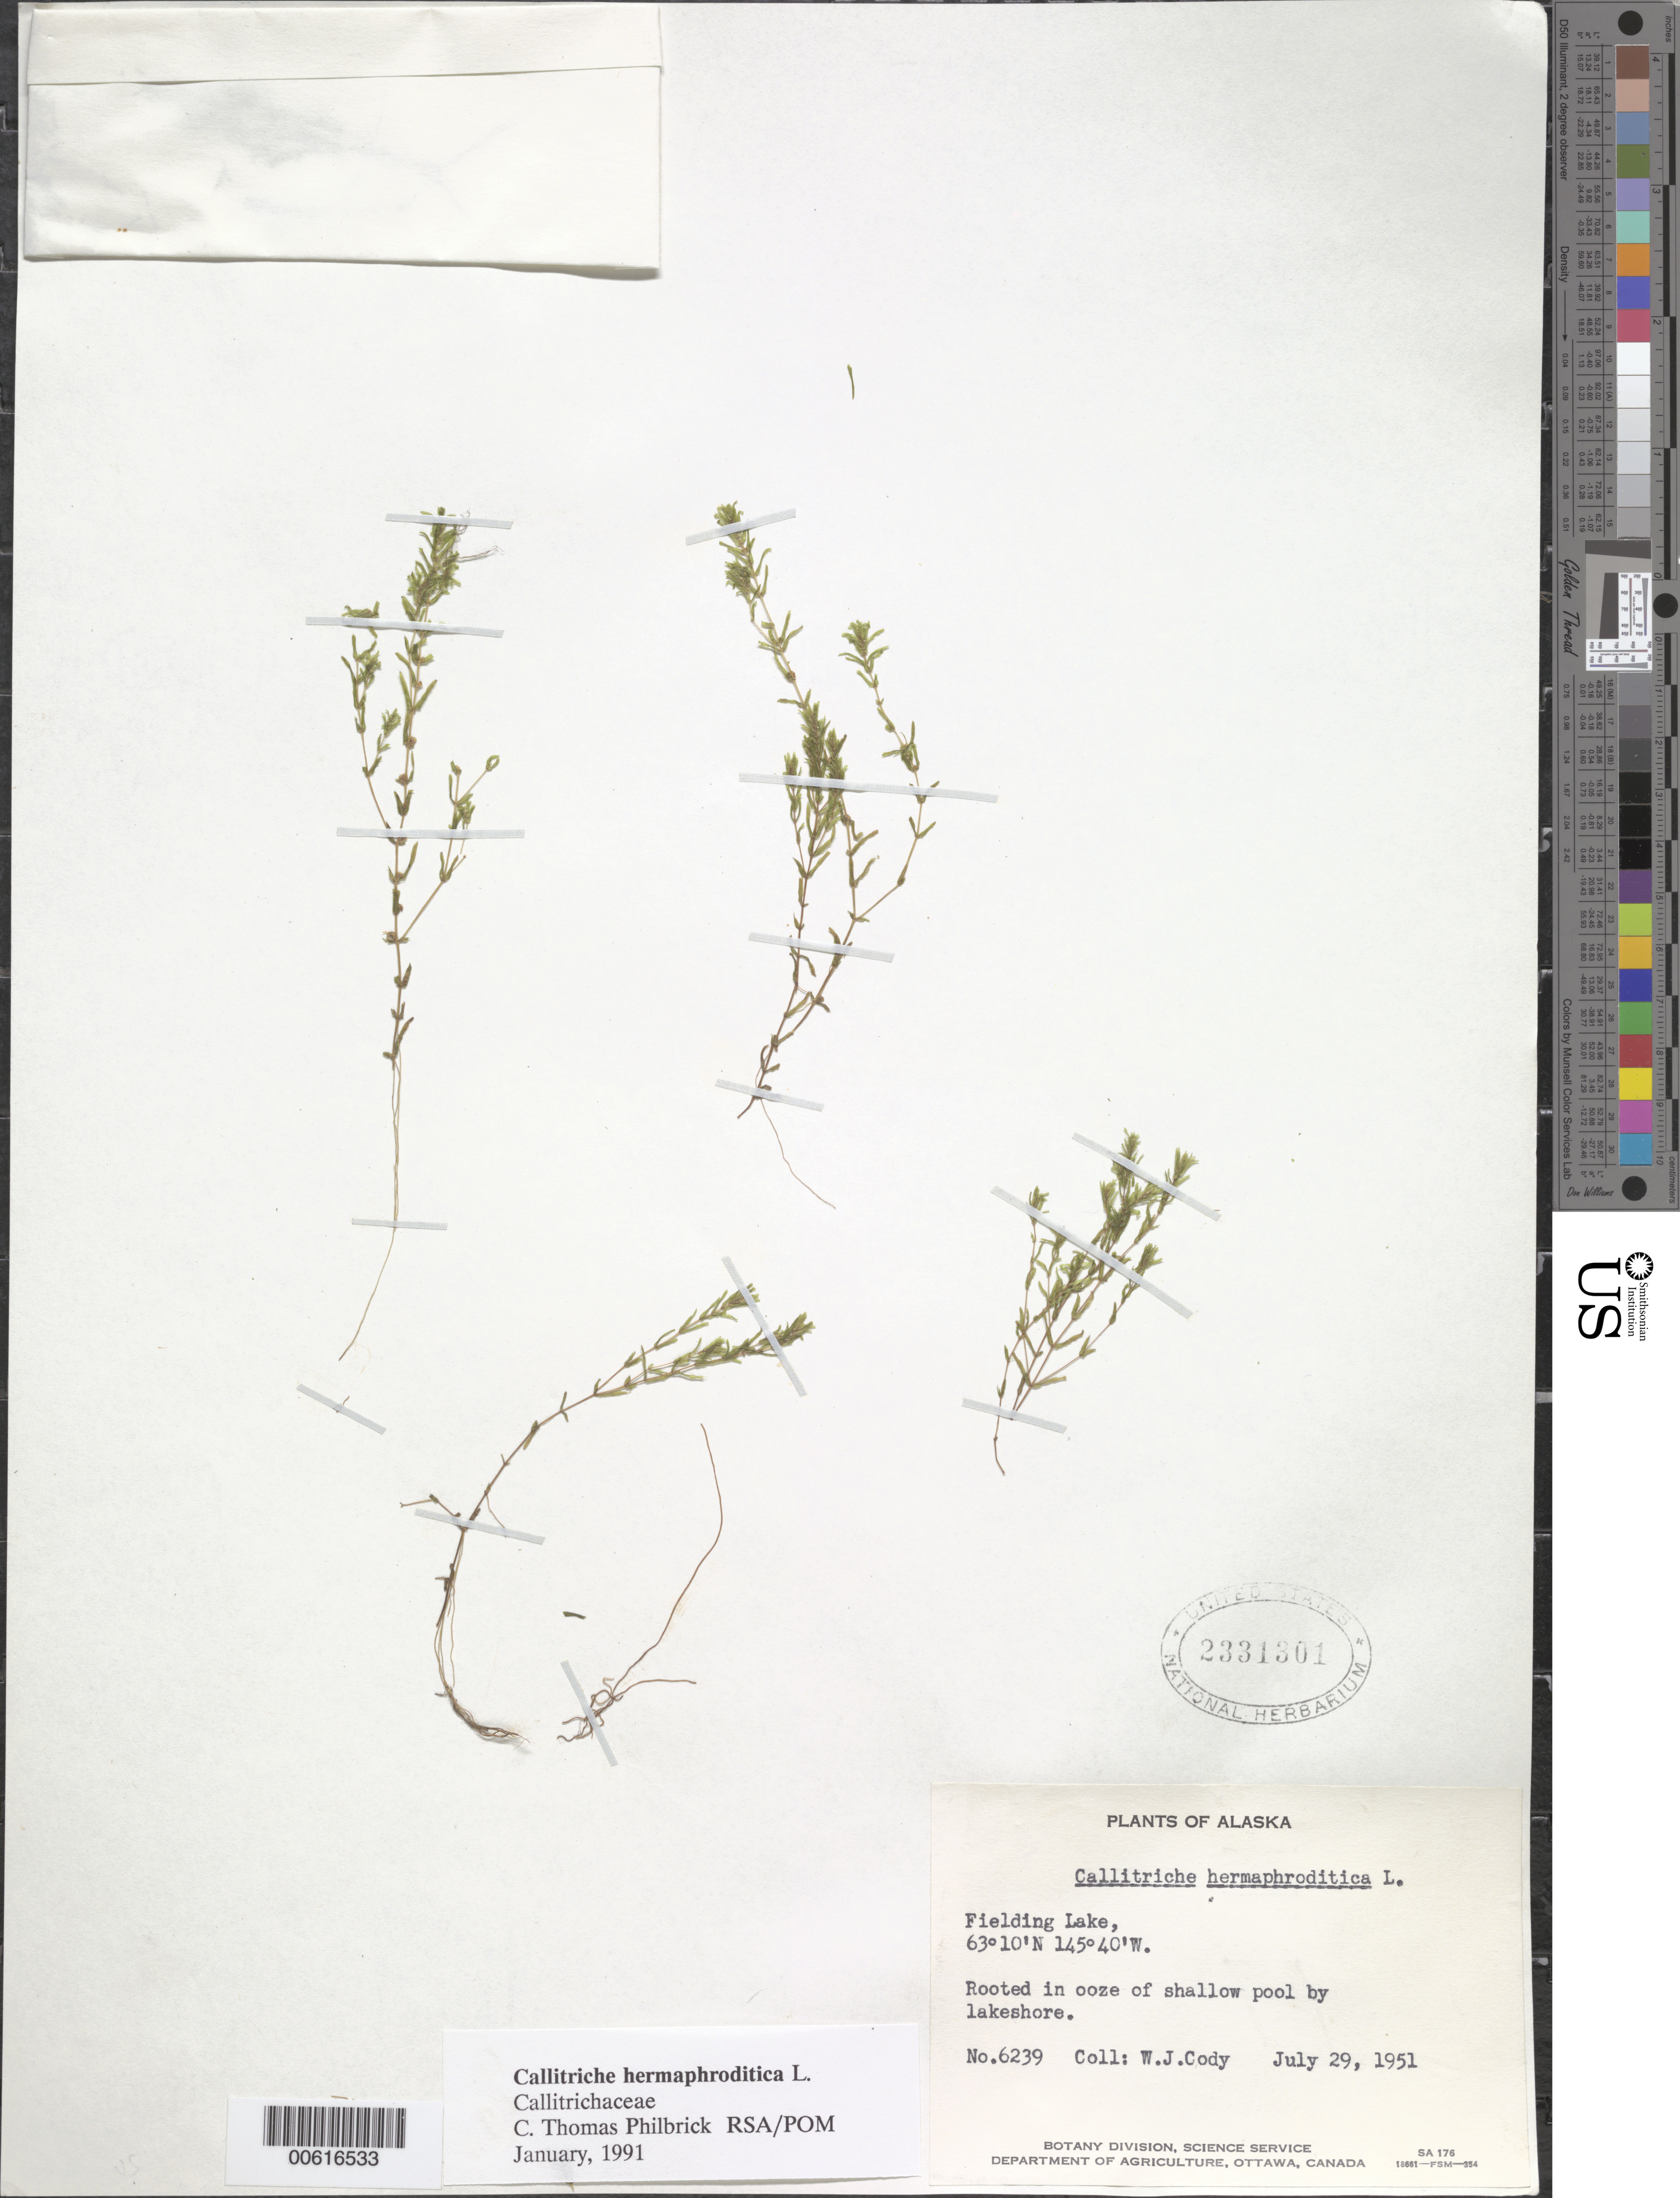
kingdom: Plantae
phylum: Tracheophyta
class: Magnoliopsida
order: Lamiales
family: Plantaginaceae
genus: Callitriche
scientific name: Callitriche hermaphroditica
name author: L.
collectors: W. Cody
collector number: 6239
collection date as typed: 29 Jul 1951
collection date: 1951-07-29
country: United States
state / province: Alaska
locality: Fielding Lake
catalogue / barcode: US 2331301